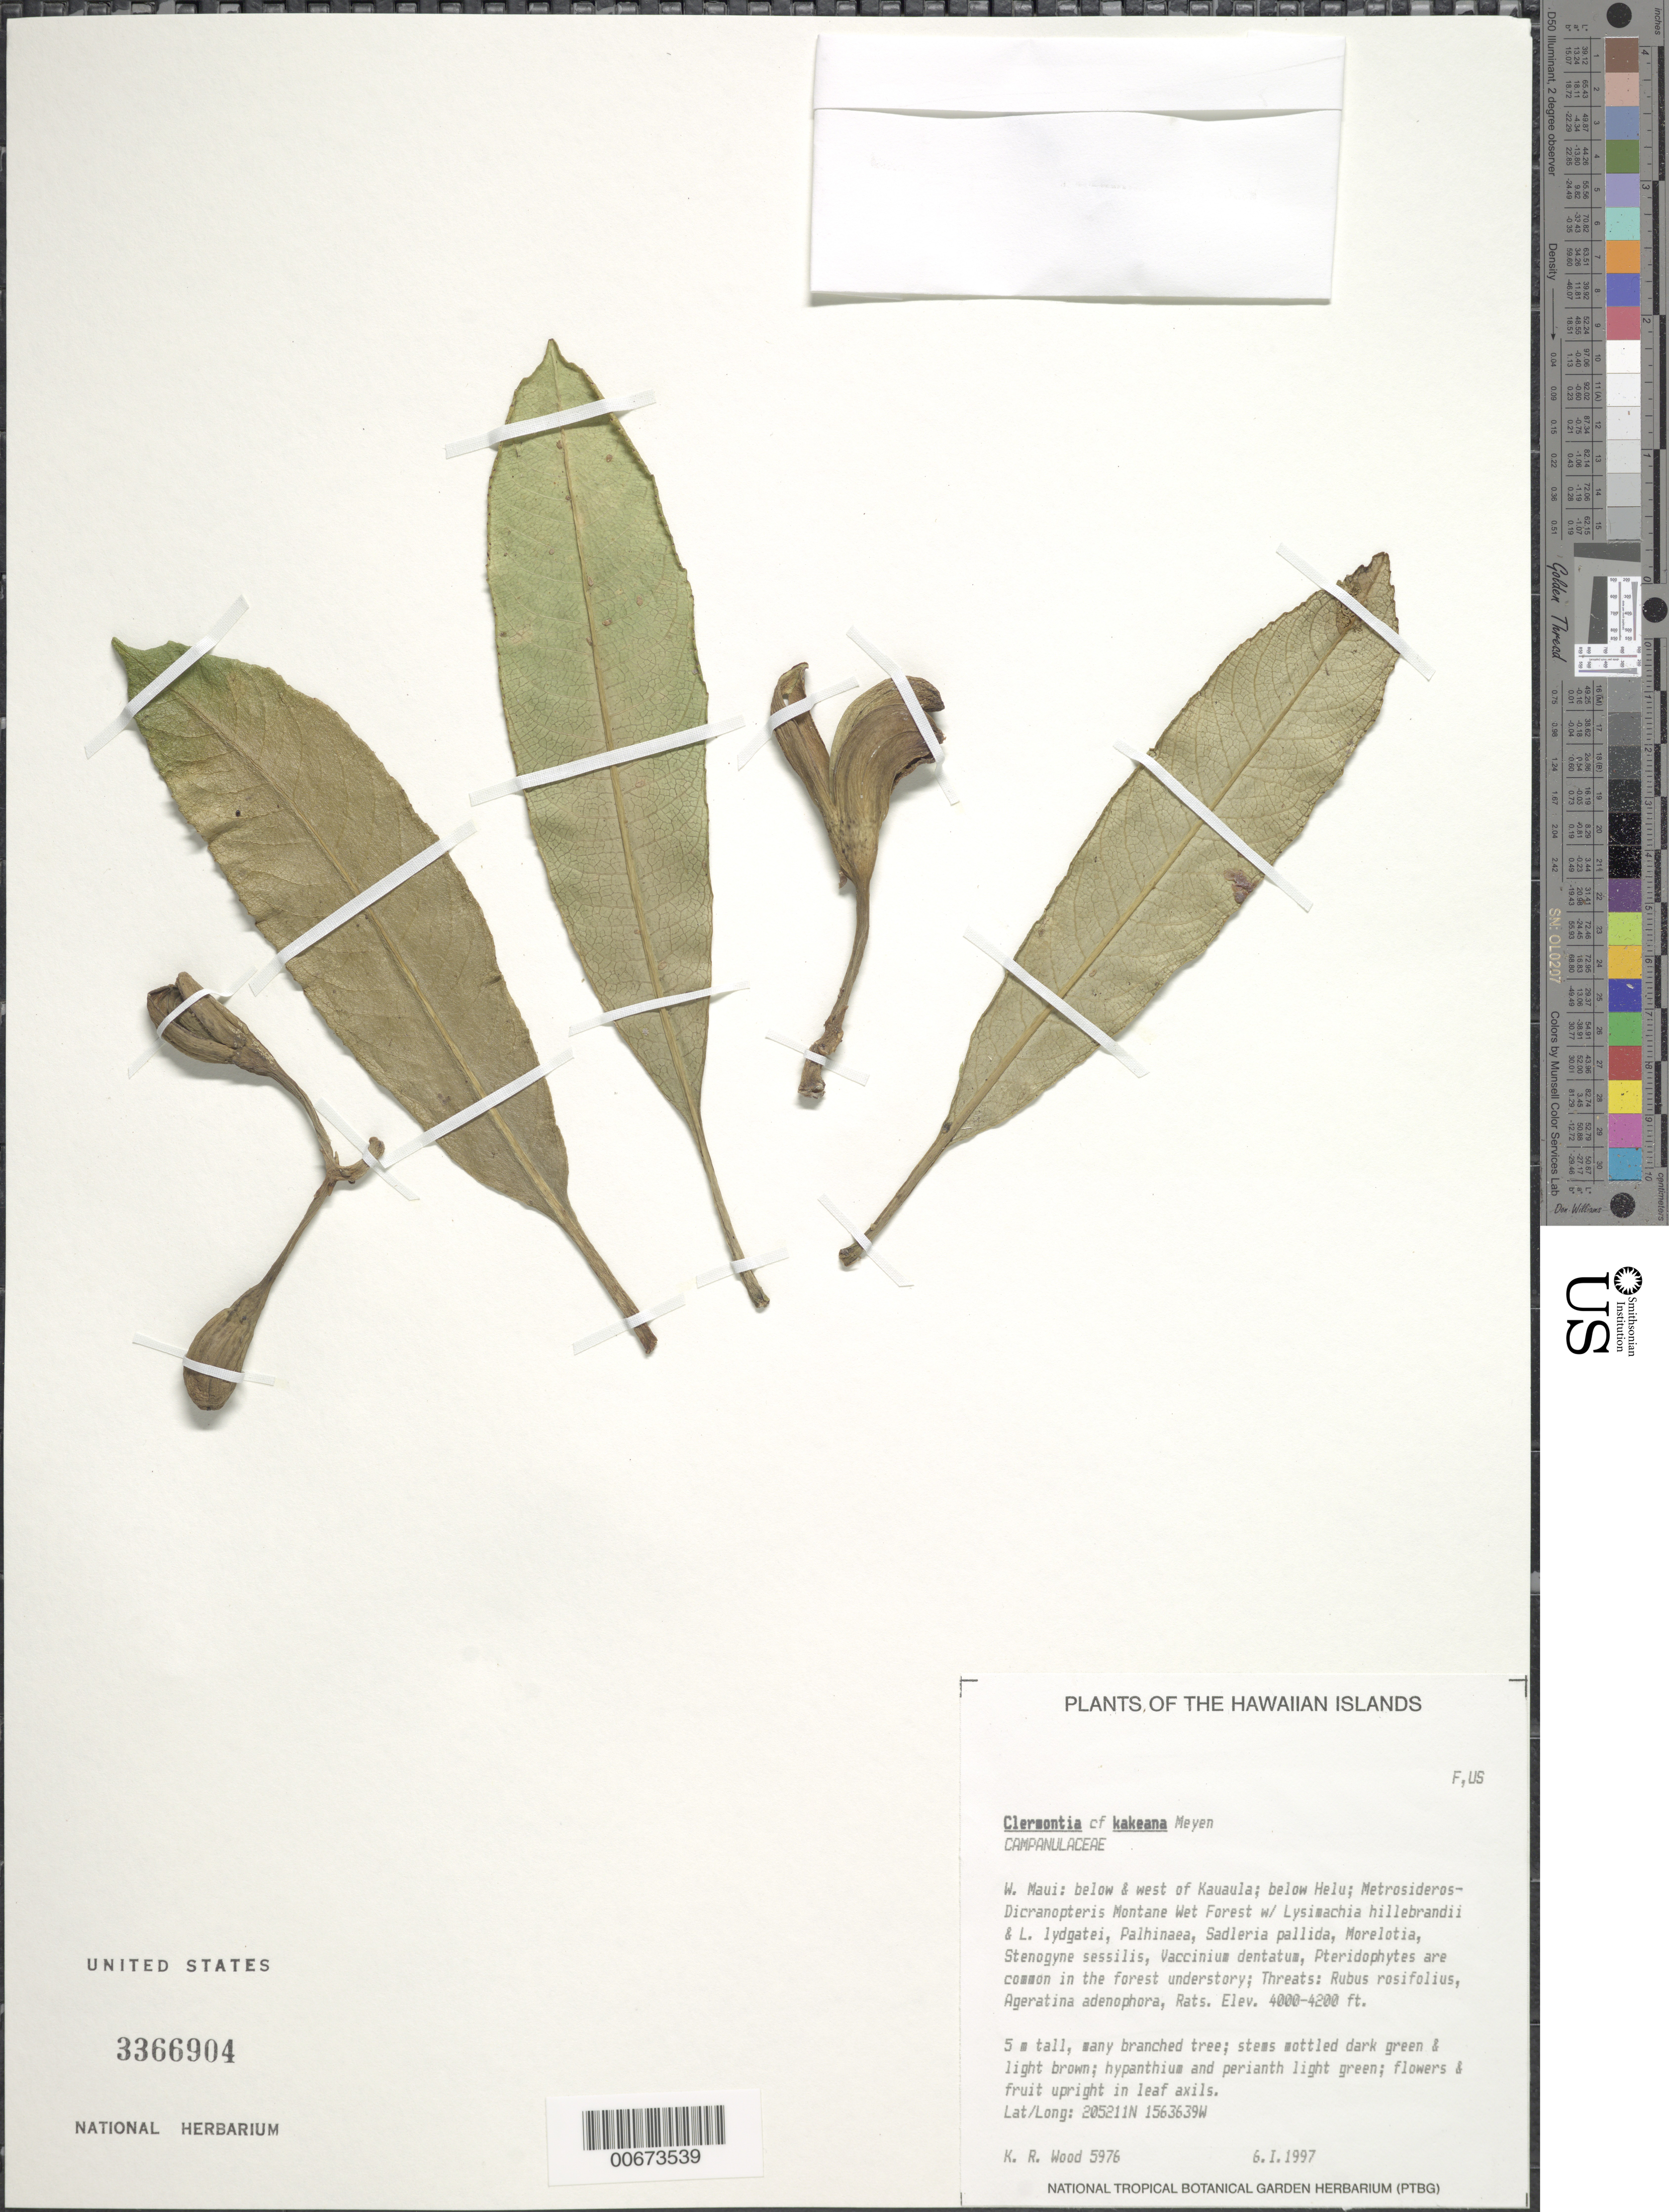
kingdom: Plantae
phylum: Tracheophyta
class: Magnoliopsida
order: Asterales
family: Campanulaceae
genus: Clermontia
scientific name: Clermontia kakeana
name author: Meyen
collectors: K. R. Wood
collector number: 5976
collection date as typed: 6 Jan 1997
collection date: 1997-01-06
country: United States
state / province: Hawaii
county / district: Maui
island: Maui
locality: Below and west of Kauaula, below Helu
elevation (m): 1219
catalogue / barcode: US 3366904